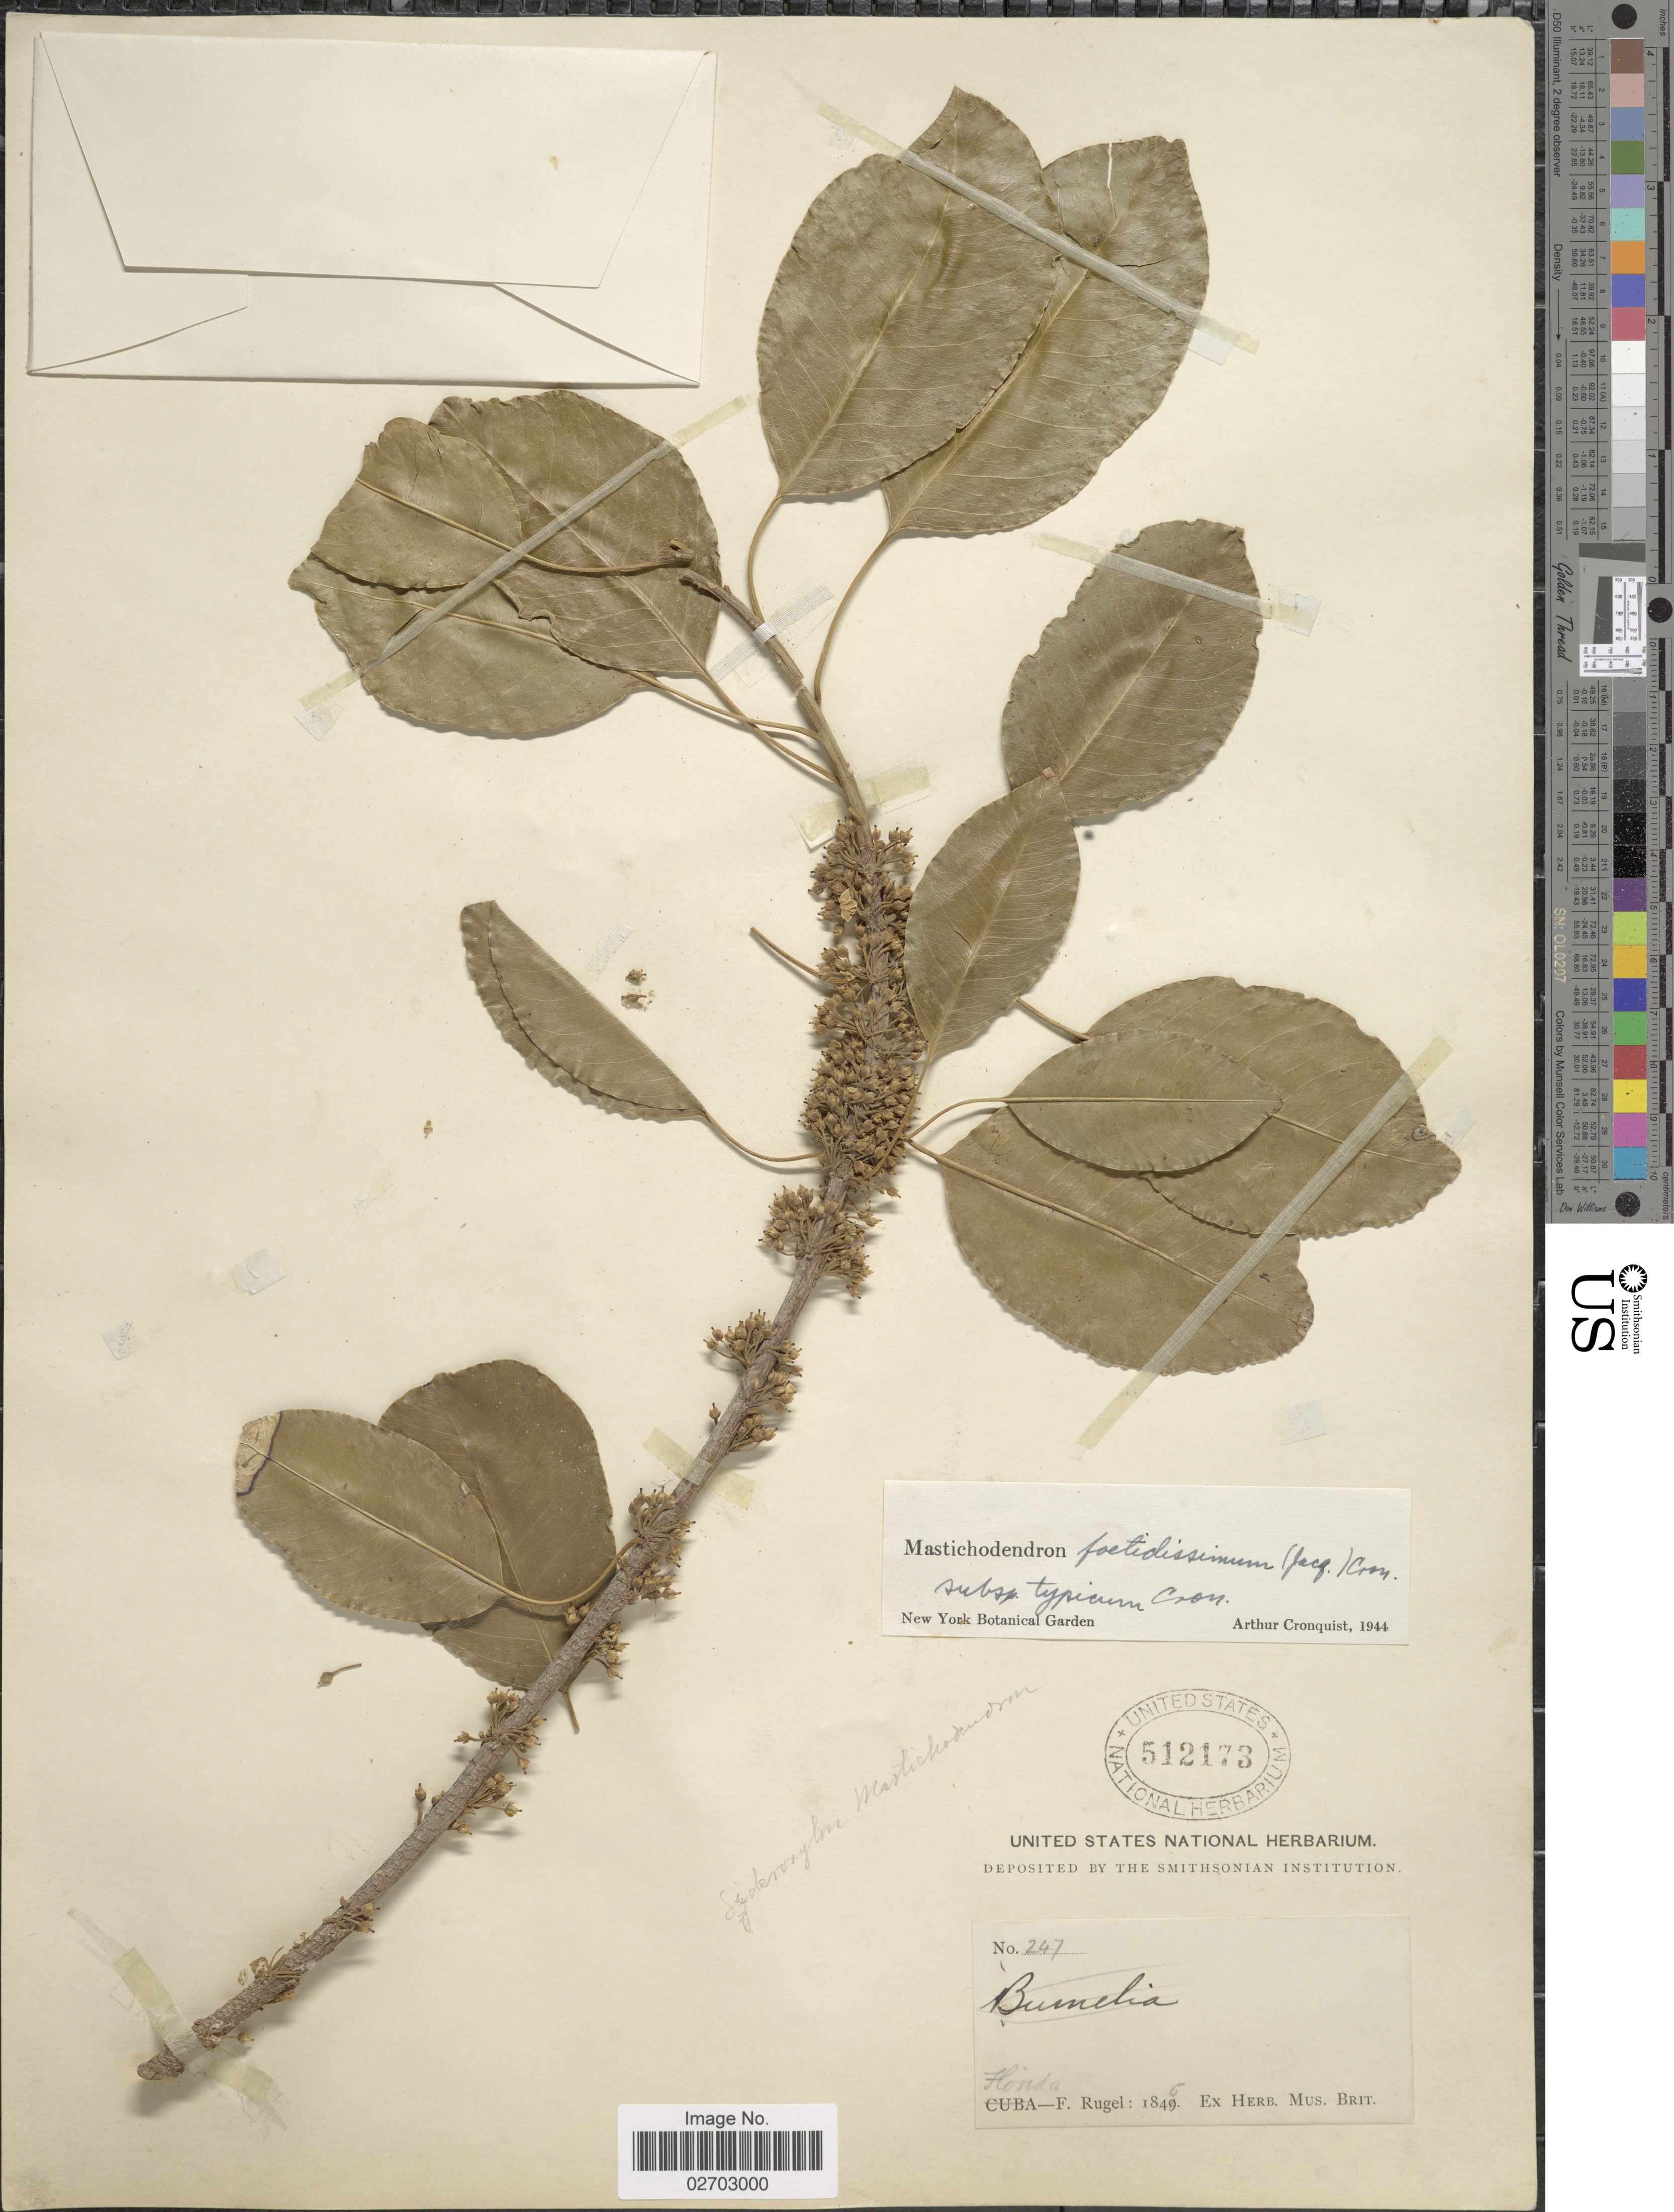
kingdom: Plantae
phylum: Tracheophyta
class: Magnoliopsida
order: Ericales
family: Sapotaceae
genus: Sideroxylon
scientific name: Sideroxylon foetidissimum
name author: Jacq.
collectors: F. Rugel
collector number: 247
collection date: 1845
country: United States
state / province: Florida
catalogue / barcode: US 512173